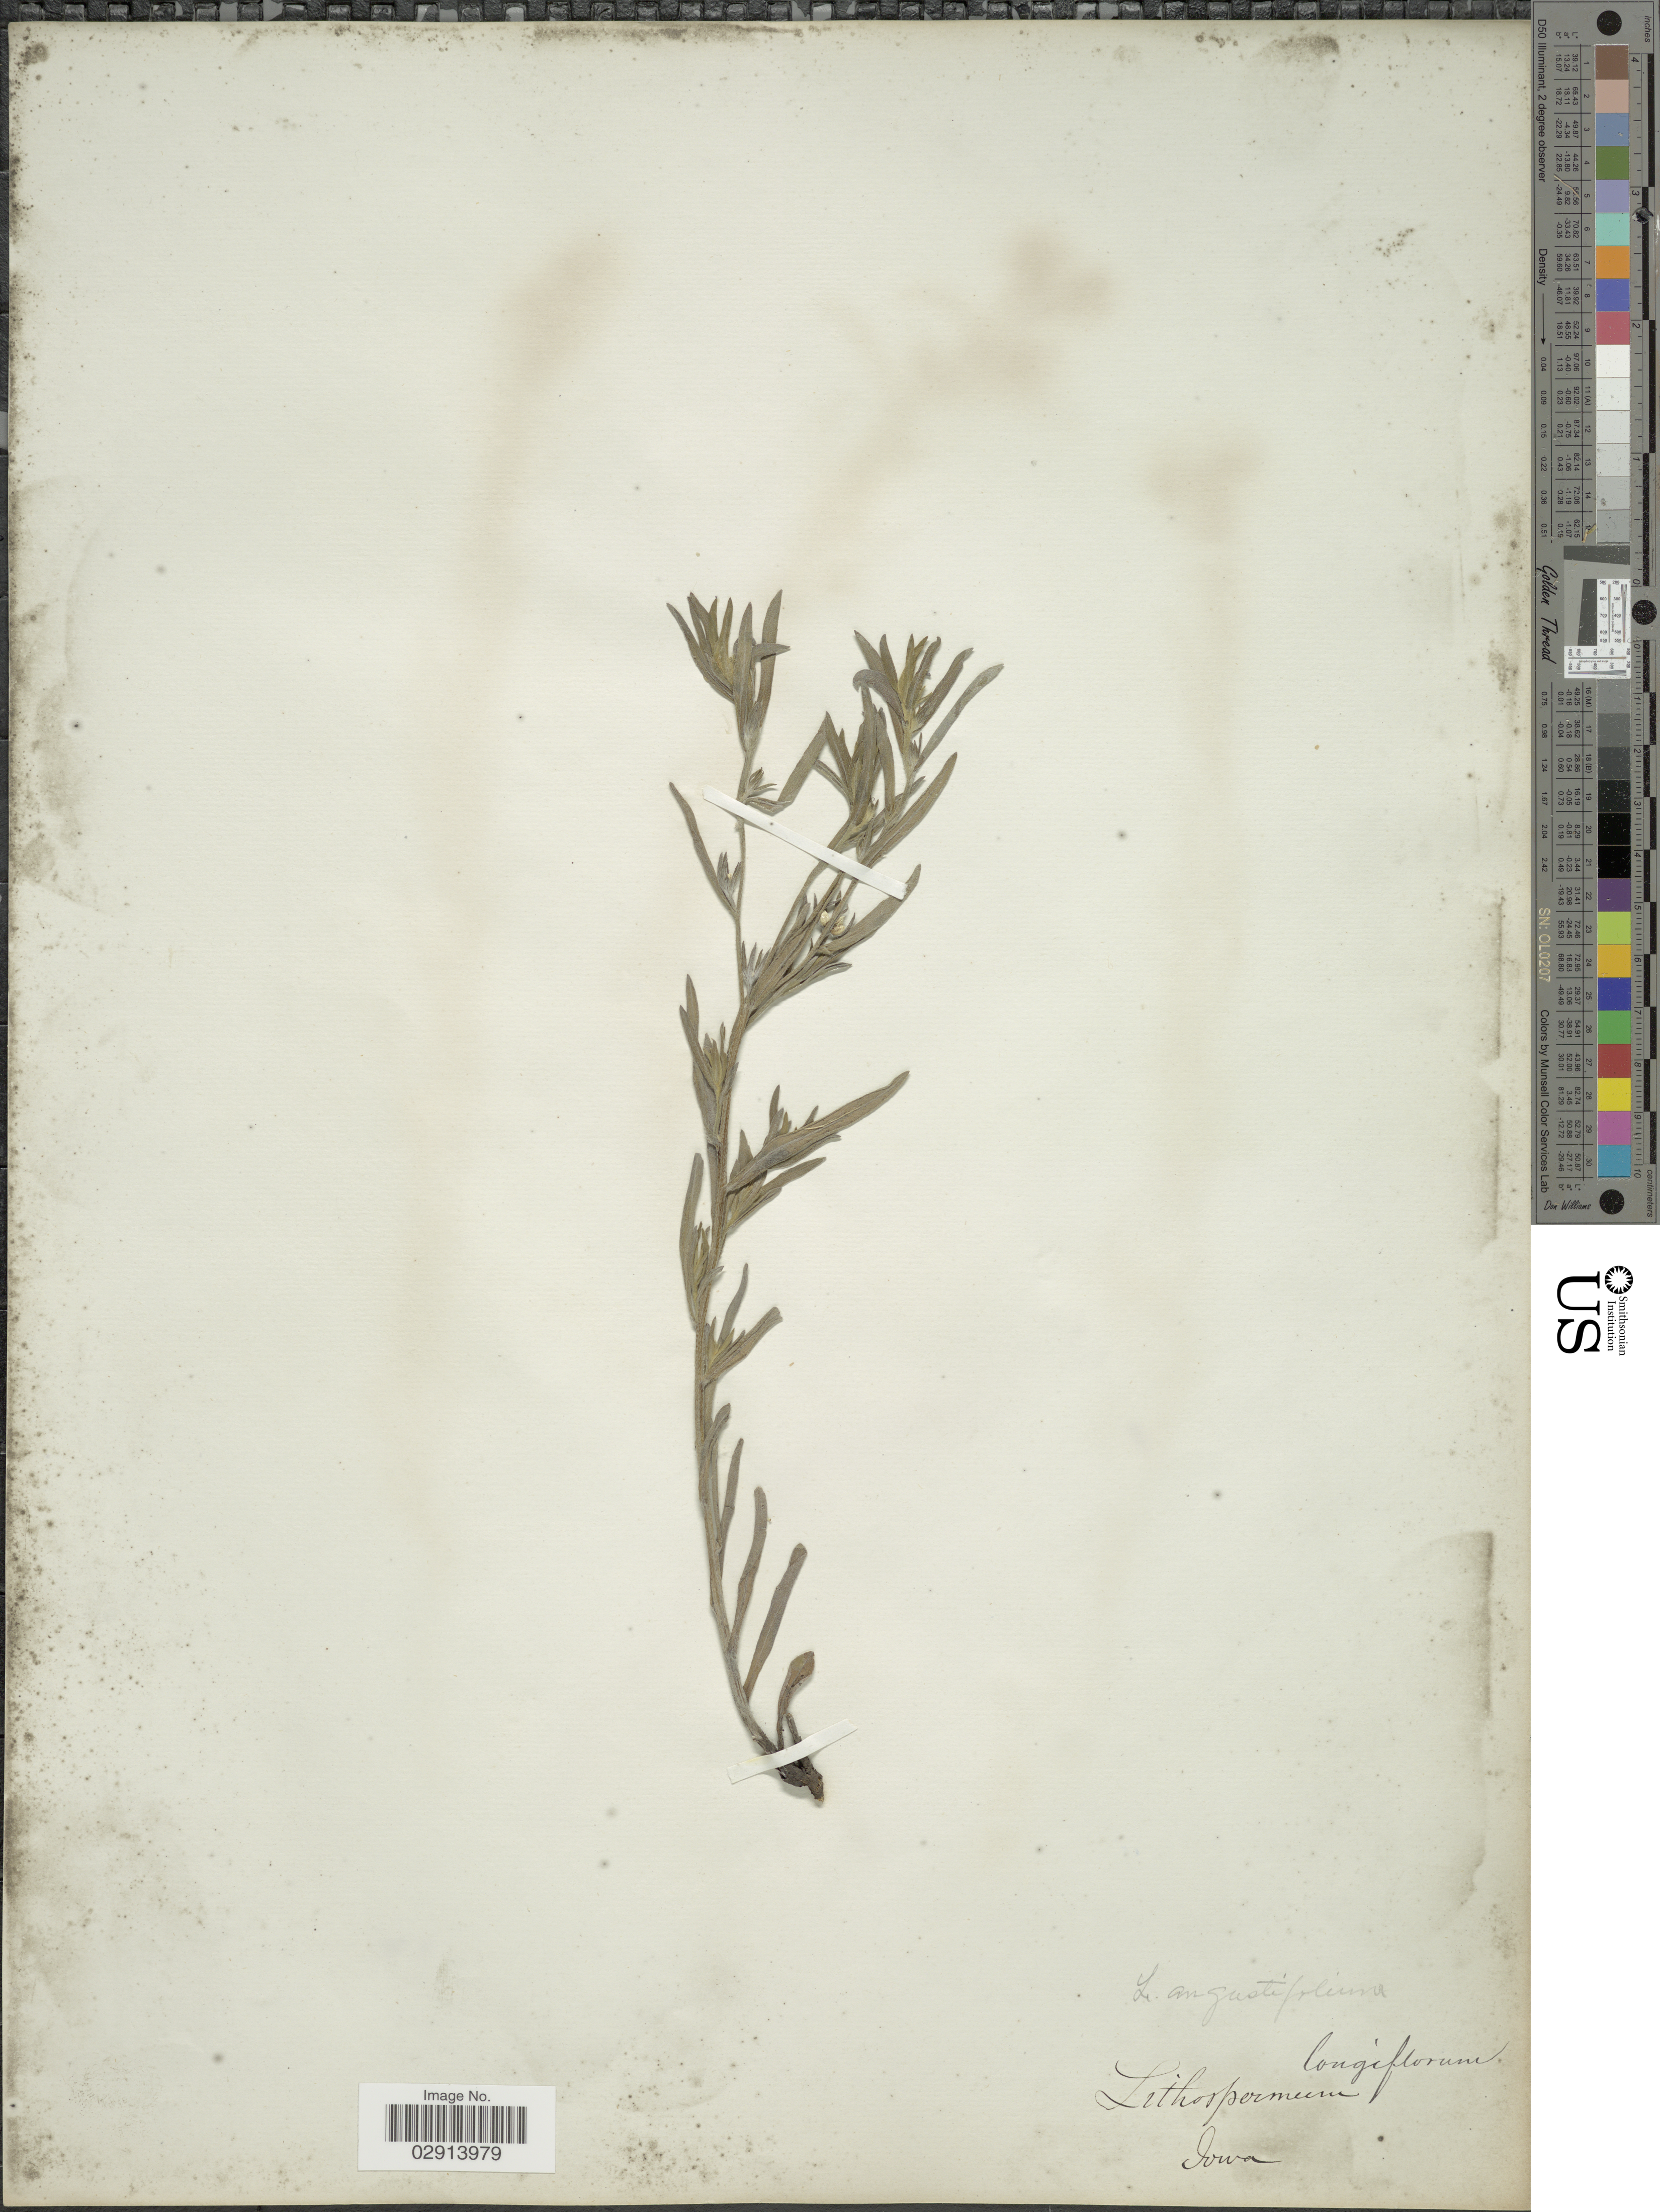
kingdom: Plantae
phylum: Tracheophyta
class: Magnoliopsida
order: Boraginales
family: Boraginaceae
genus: Lithospermum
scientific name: Lithospermum incisum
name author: Lehm.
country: United States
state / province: Iowa